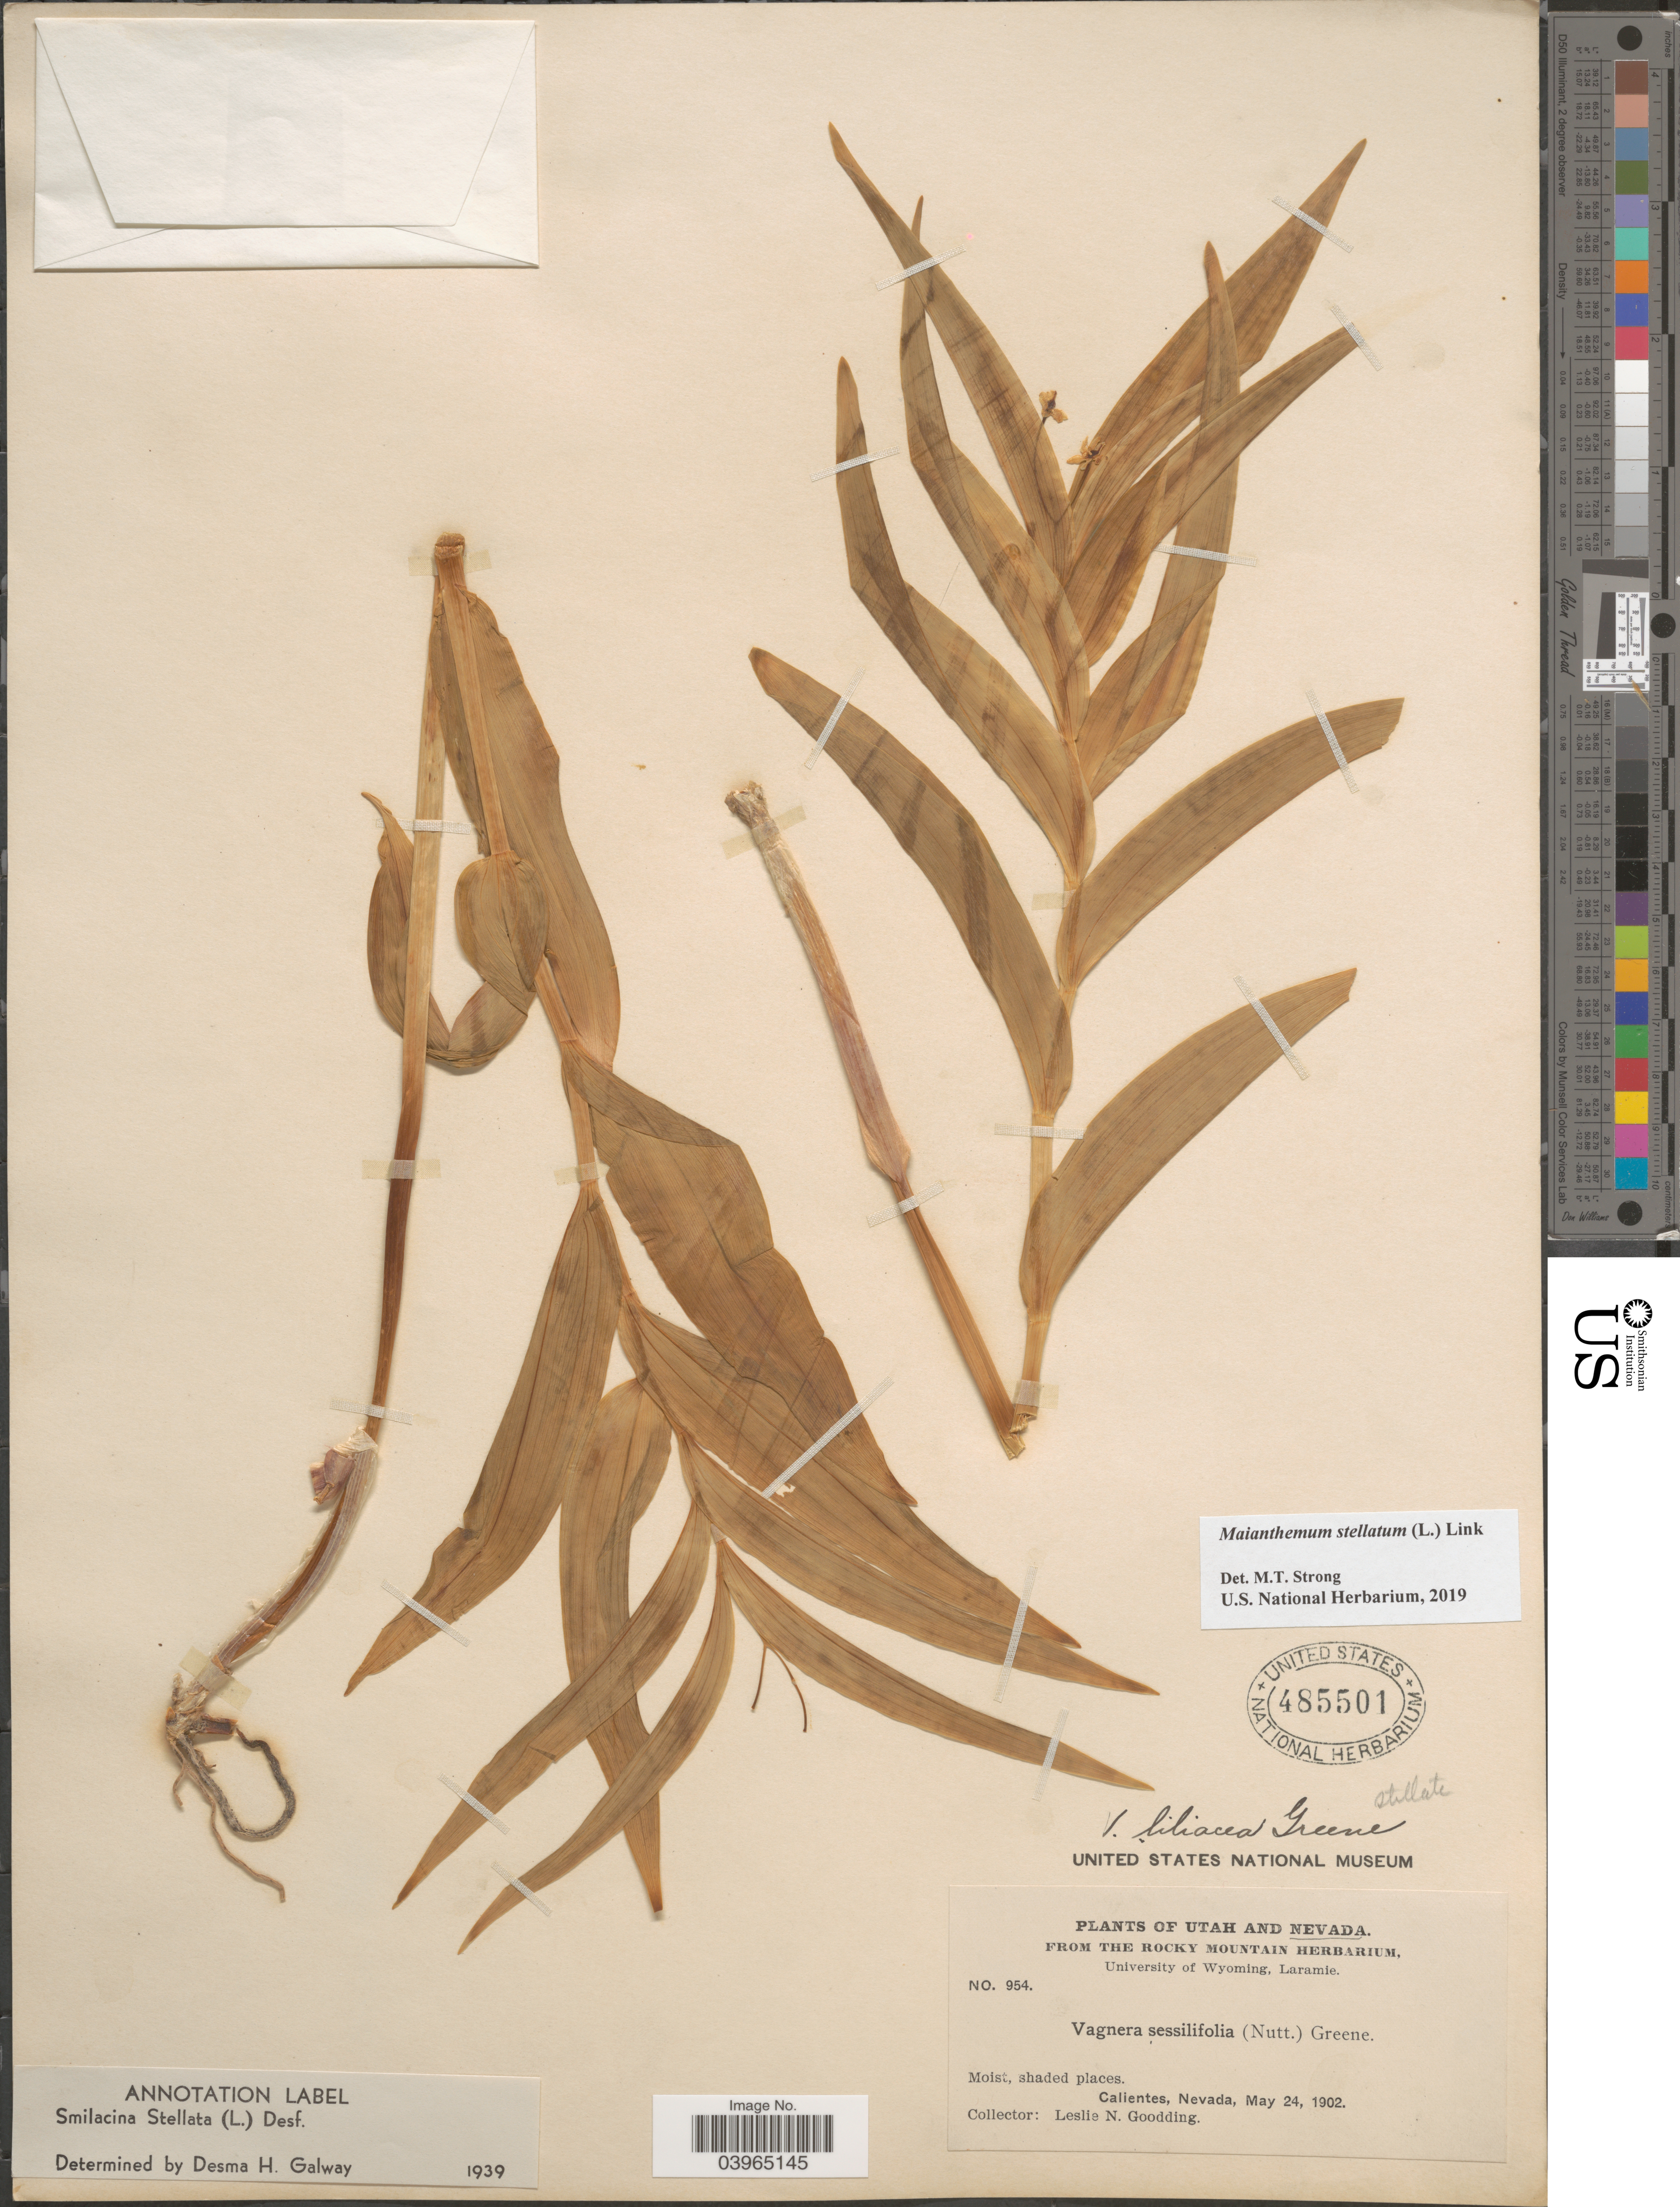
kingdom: Plantae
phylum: Tracheophyta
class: Liliopsida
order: Asparagales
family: Asparagaceae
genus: Maianthemum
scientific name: Maianthemum stellatum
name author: (L.) Link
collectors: L. N. Goodding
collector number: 954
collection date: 1902-05-24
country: United States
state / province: Nevada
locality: Calientes.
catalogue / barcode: US 485501